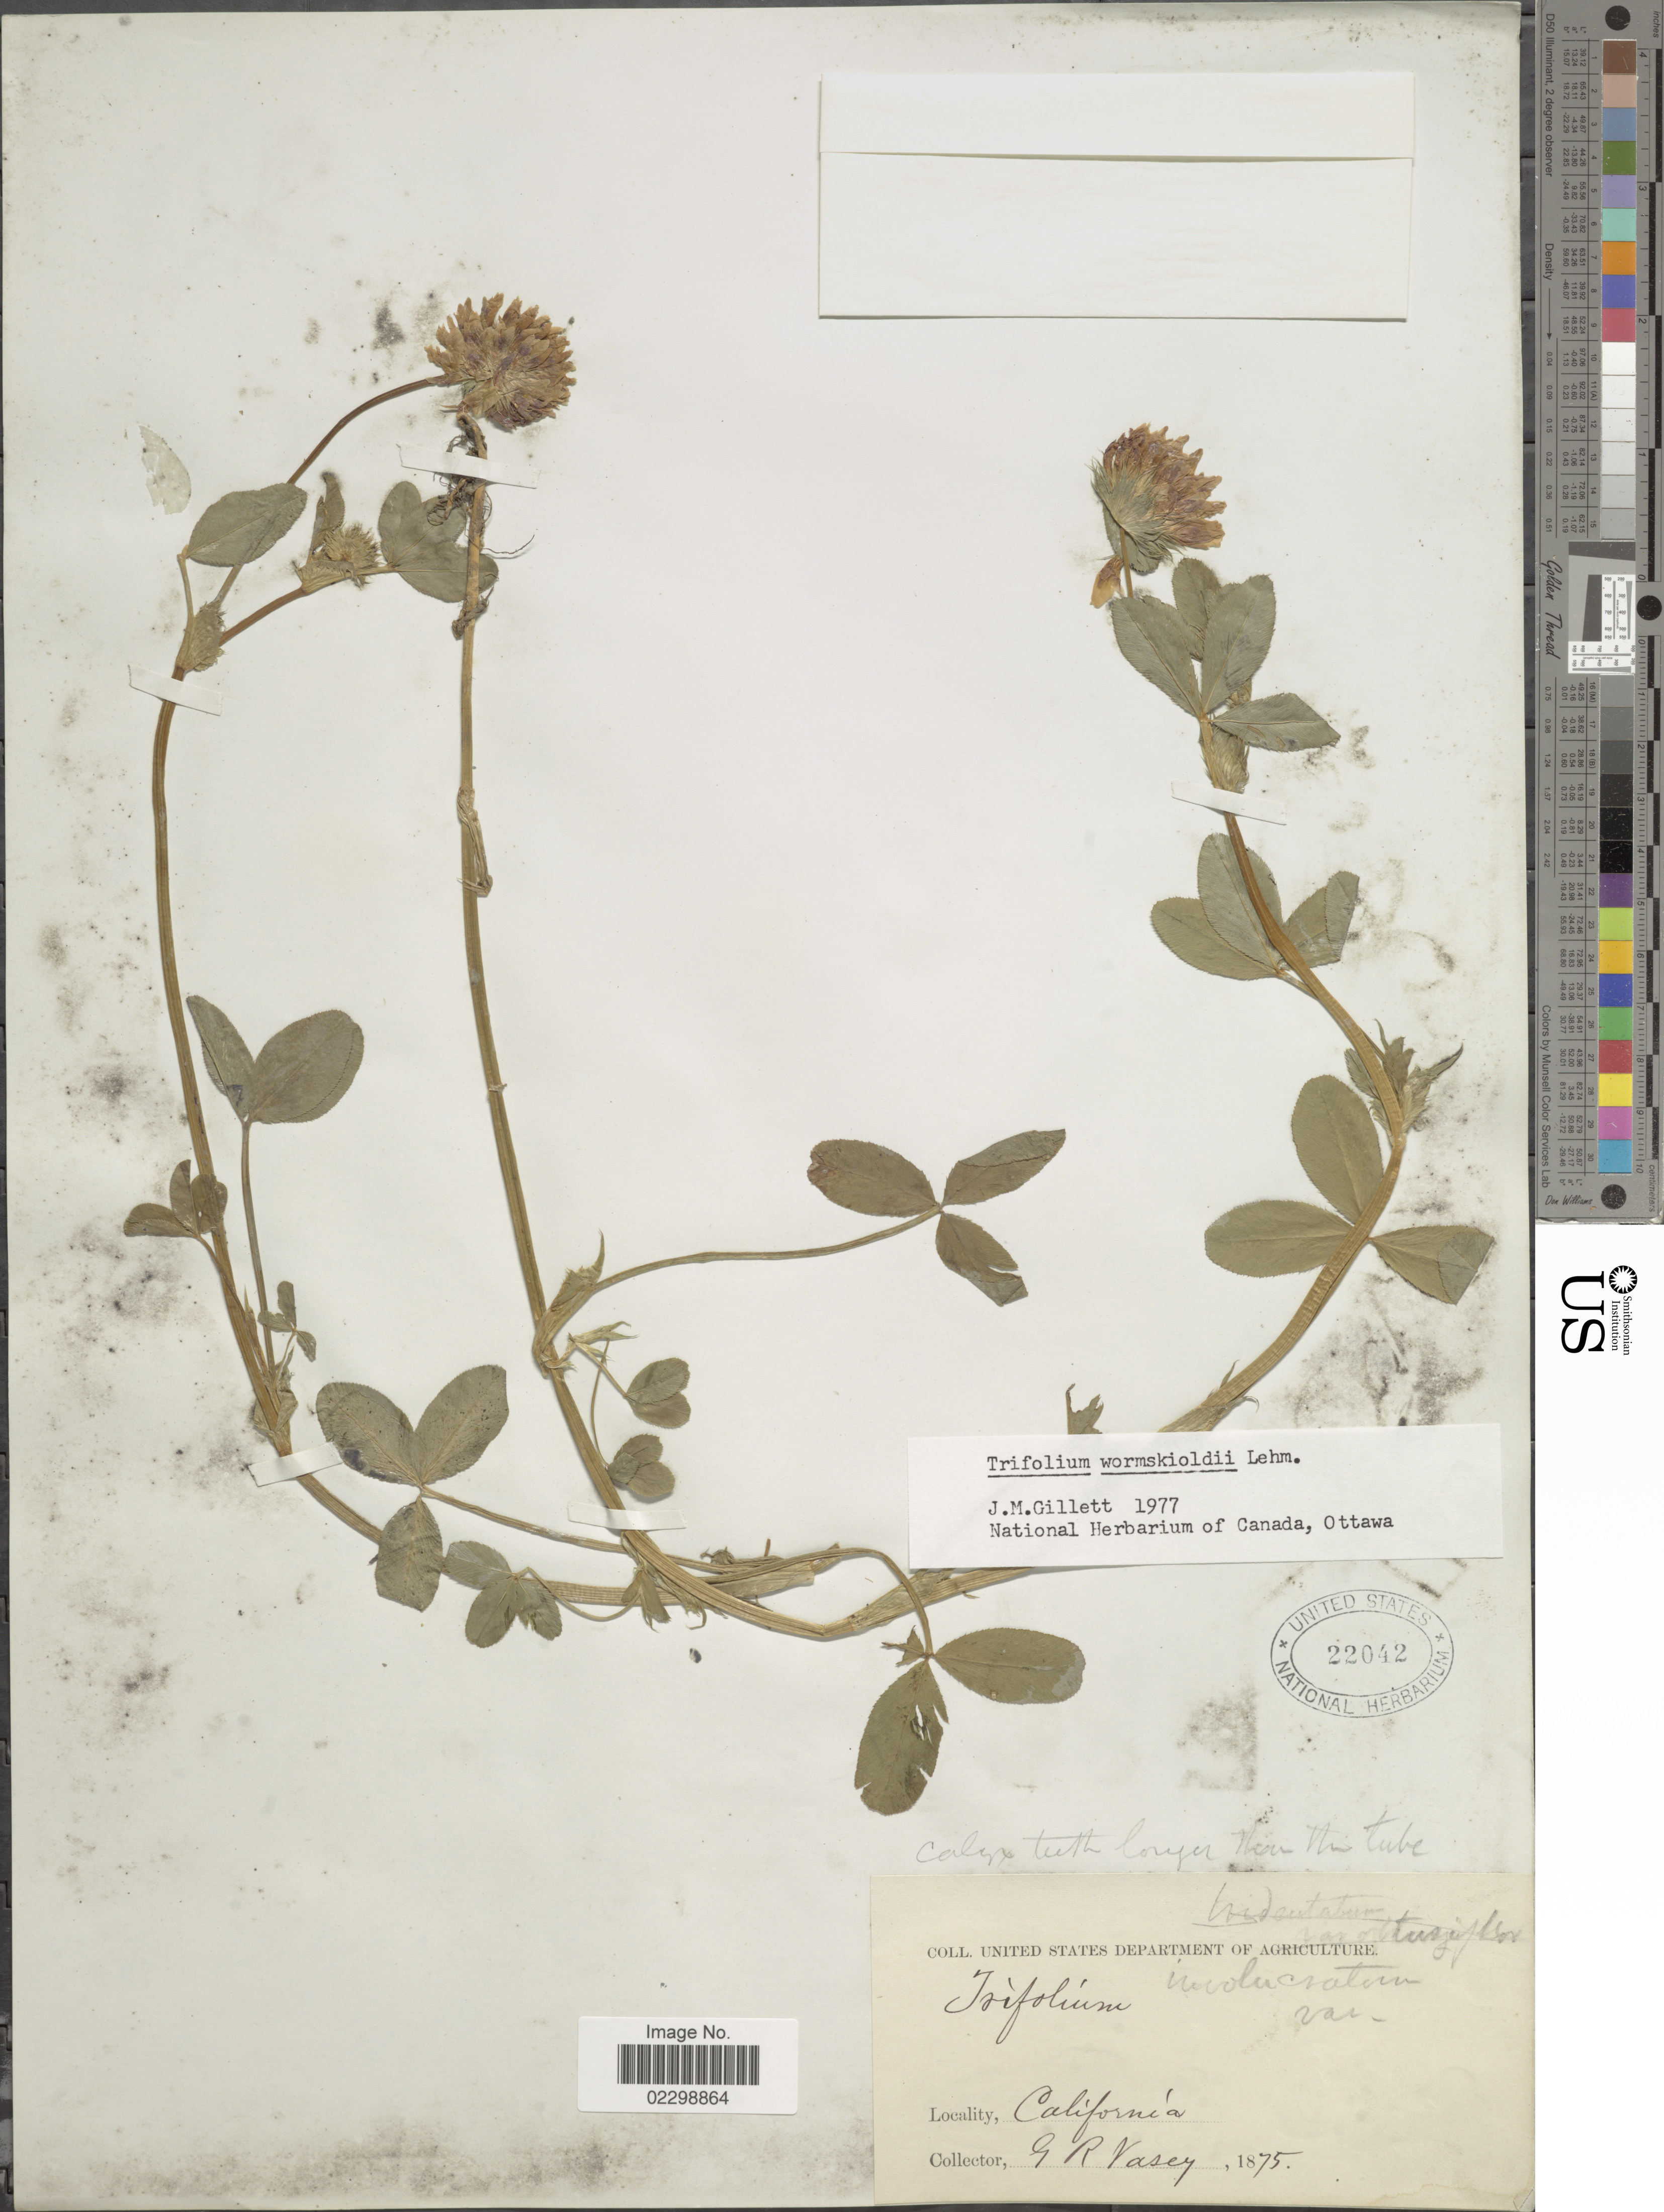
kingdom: Plantae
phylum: Tracheophyta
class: Magnoliopsida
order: Fabales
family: Fabaceae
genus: Trifolium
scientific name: Trifolium wormskioldii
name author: Lehm.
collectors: G. R. Vasey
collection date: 1875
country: United States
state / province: California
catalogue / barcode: US 22042